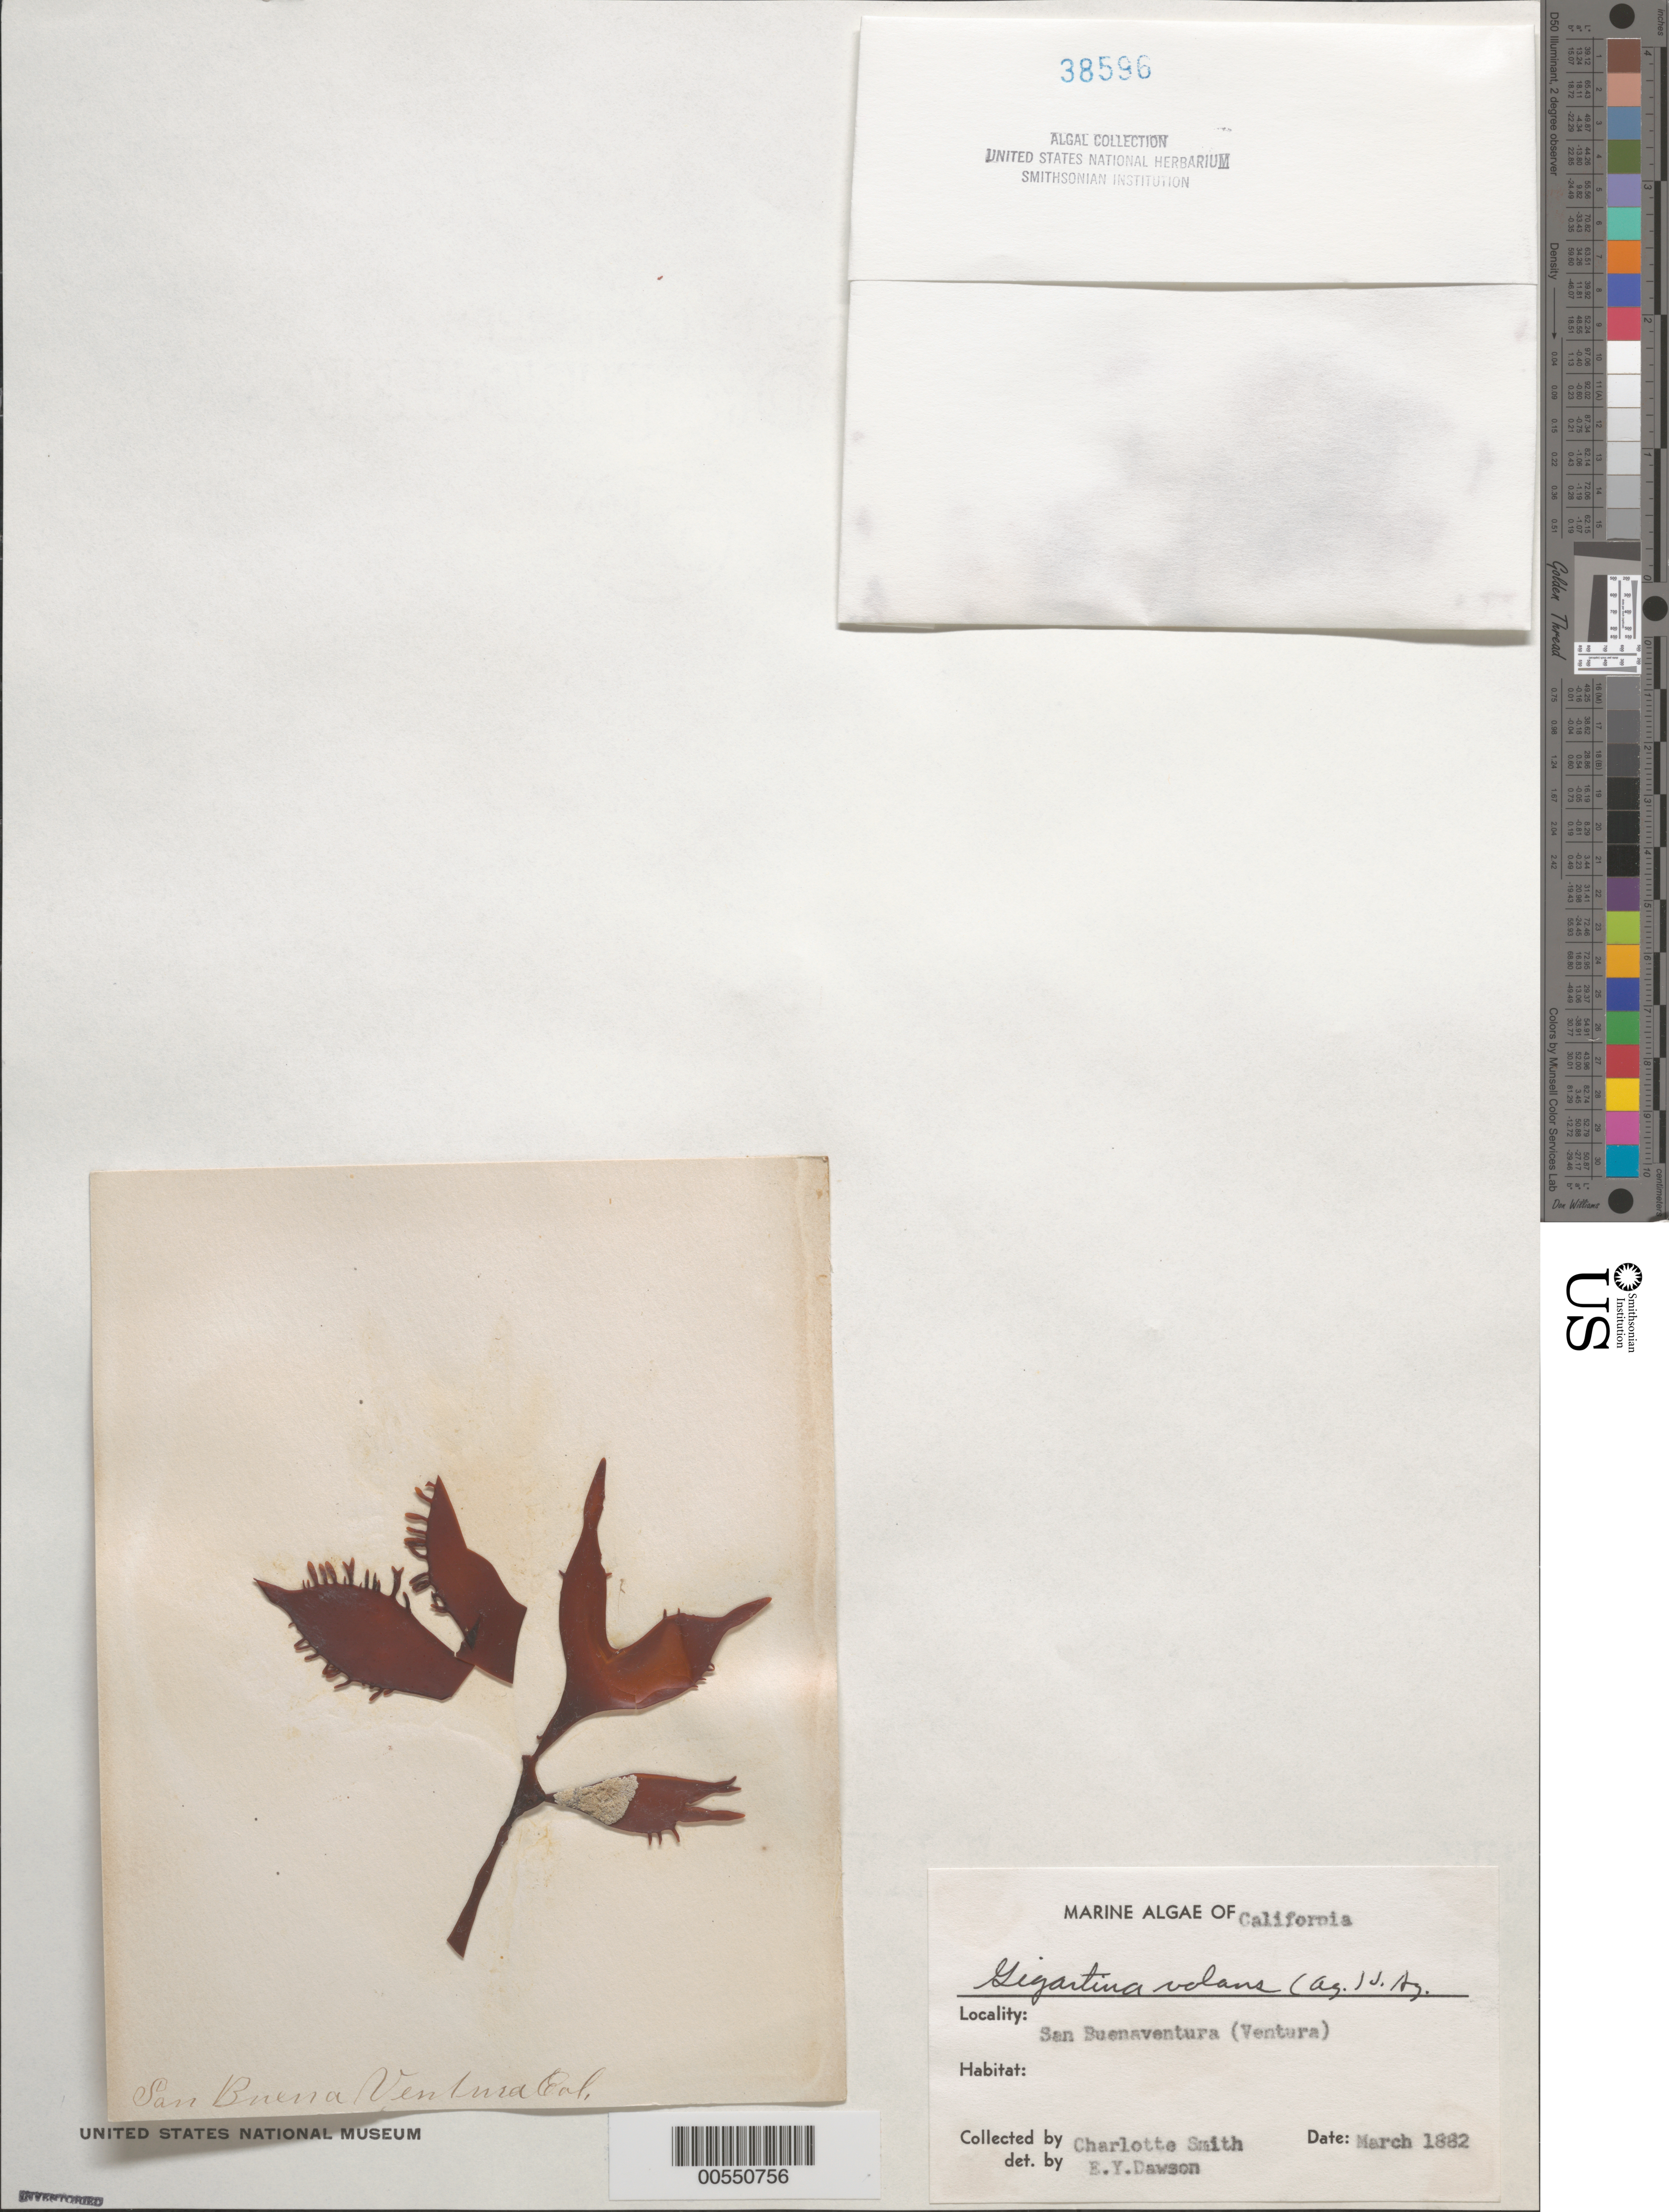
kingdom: Plantae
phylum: Rhodophyta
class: Florideophyceae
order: Gigartinales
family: Gigartinaceae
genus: Mazzaella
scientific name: Mazzaella volans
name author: (C. Agardh) Fredericq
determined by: Algae name updating Project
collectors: C. Smith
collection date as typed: Mar 1882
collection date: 1882-03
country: United States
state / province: California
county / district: Ventura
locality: San Buenaventura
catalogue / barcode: US 38596